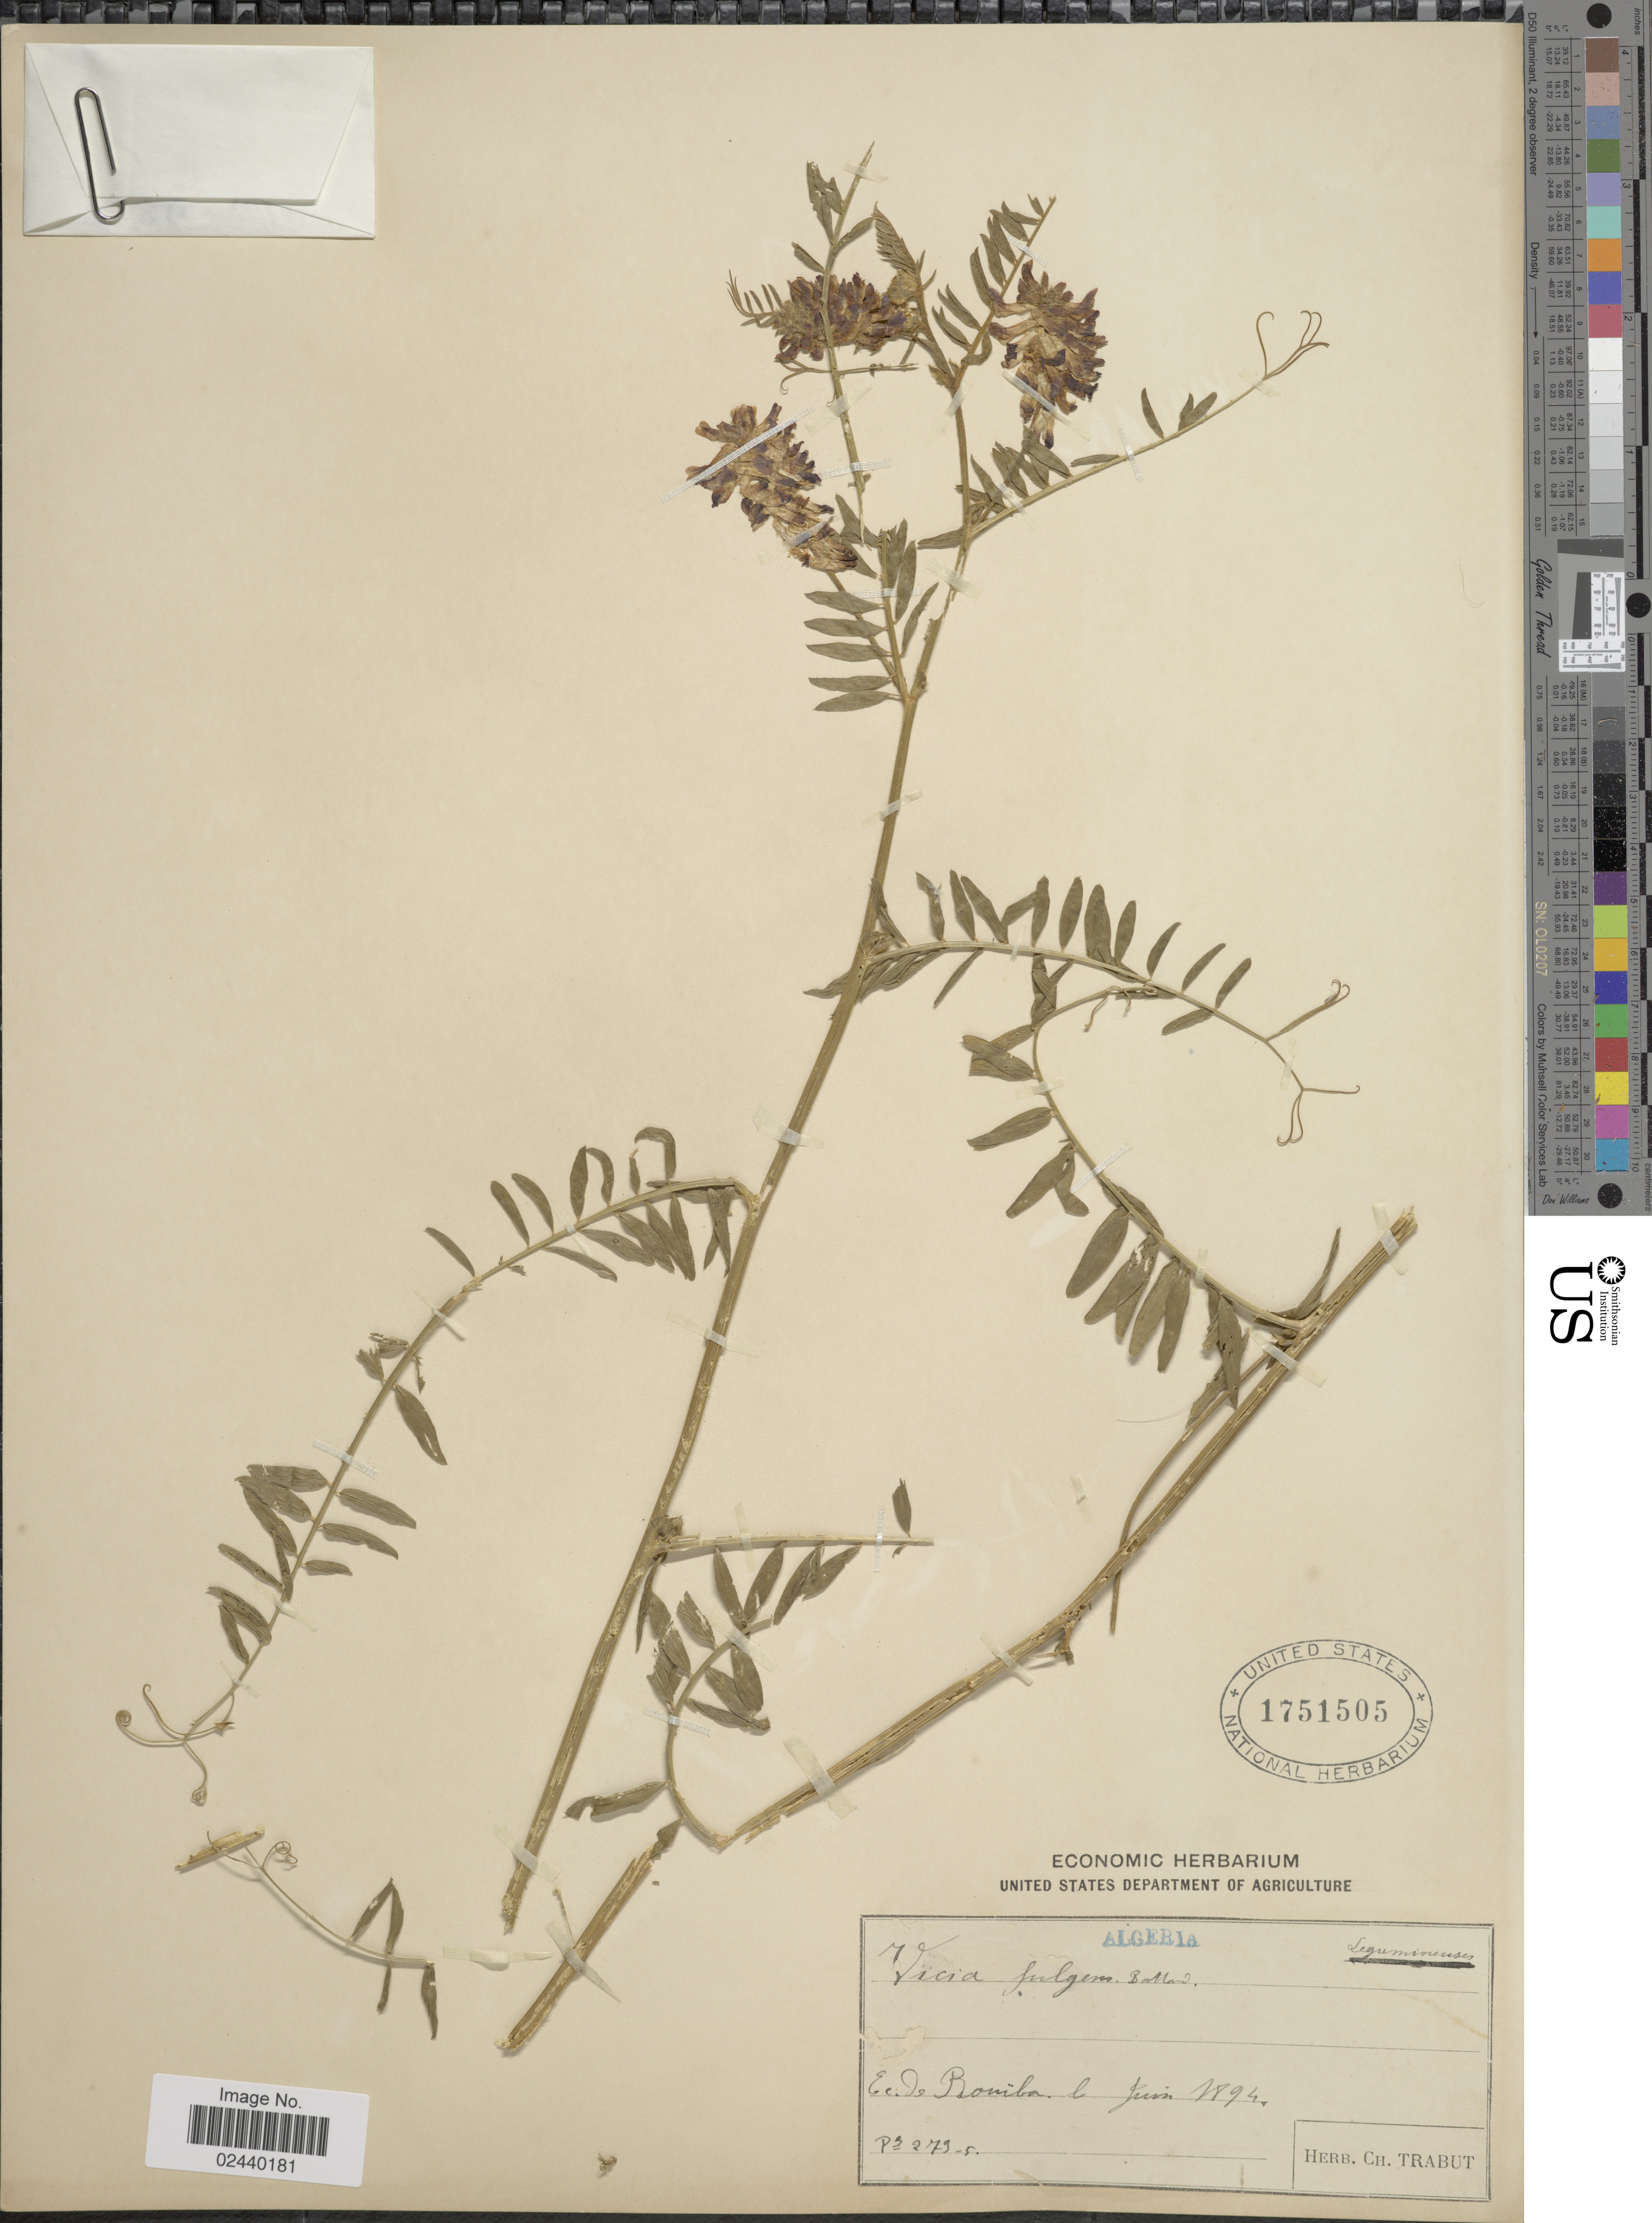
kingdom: Plantae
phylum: Tracheophyta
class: Magnoliopsida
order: Fabales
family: Fabaceae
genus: Vicia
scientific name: Vicia fulgens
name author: Batt.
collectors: Ex herb. Ch. Trabut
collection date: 1894-06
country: Algeria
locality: Ee. de Rouïba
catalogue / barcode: US 1751505